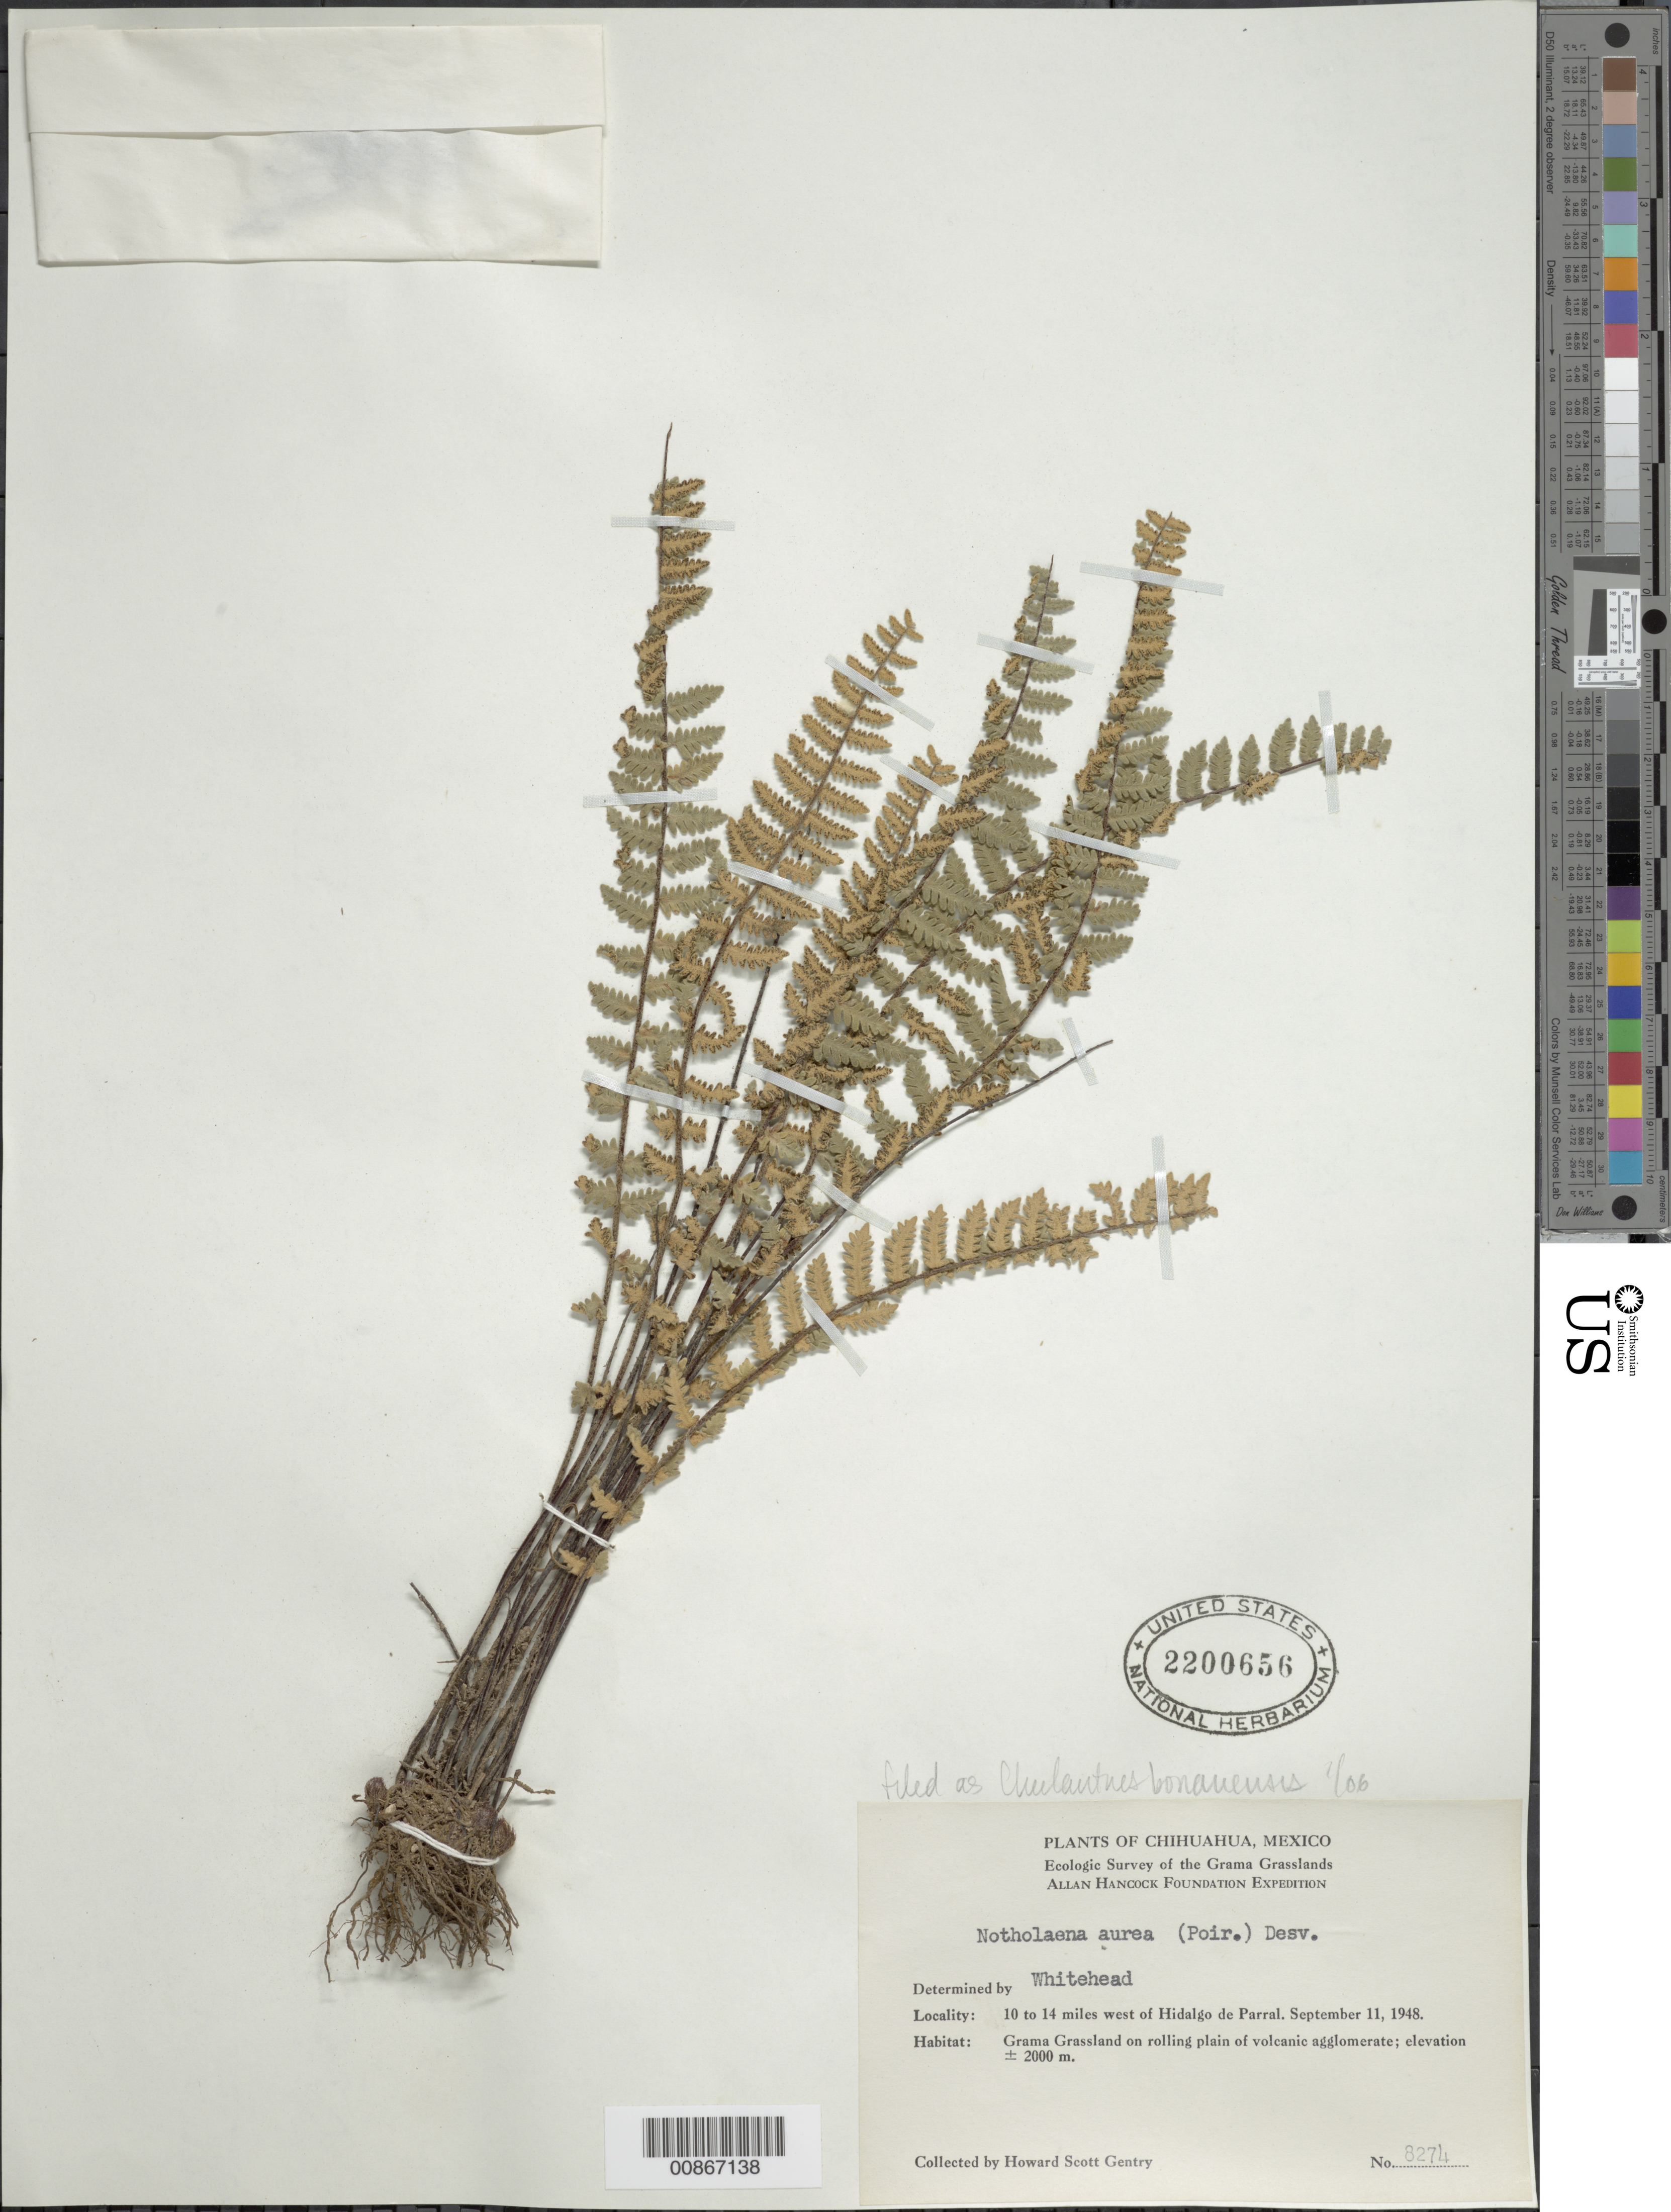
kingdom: Plantae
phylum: Tracheophyta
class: Polypodiopsida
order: Polypodiales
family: Pteridaceae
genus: Myriopteris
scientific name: Myriopteris aurea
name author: (Poir.) Grusz & Windham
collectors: H. S. Gentry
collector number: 8274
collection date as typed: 11 Sep 1948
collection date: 1948-09-11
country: Mexico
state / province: Chihuahua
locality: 10 to 14 miles west of Hidalgo del Parral.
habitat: Grama Grassland on rolling plain of volcanic agglomerate.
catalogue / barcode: US 2200656